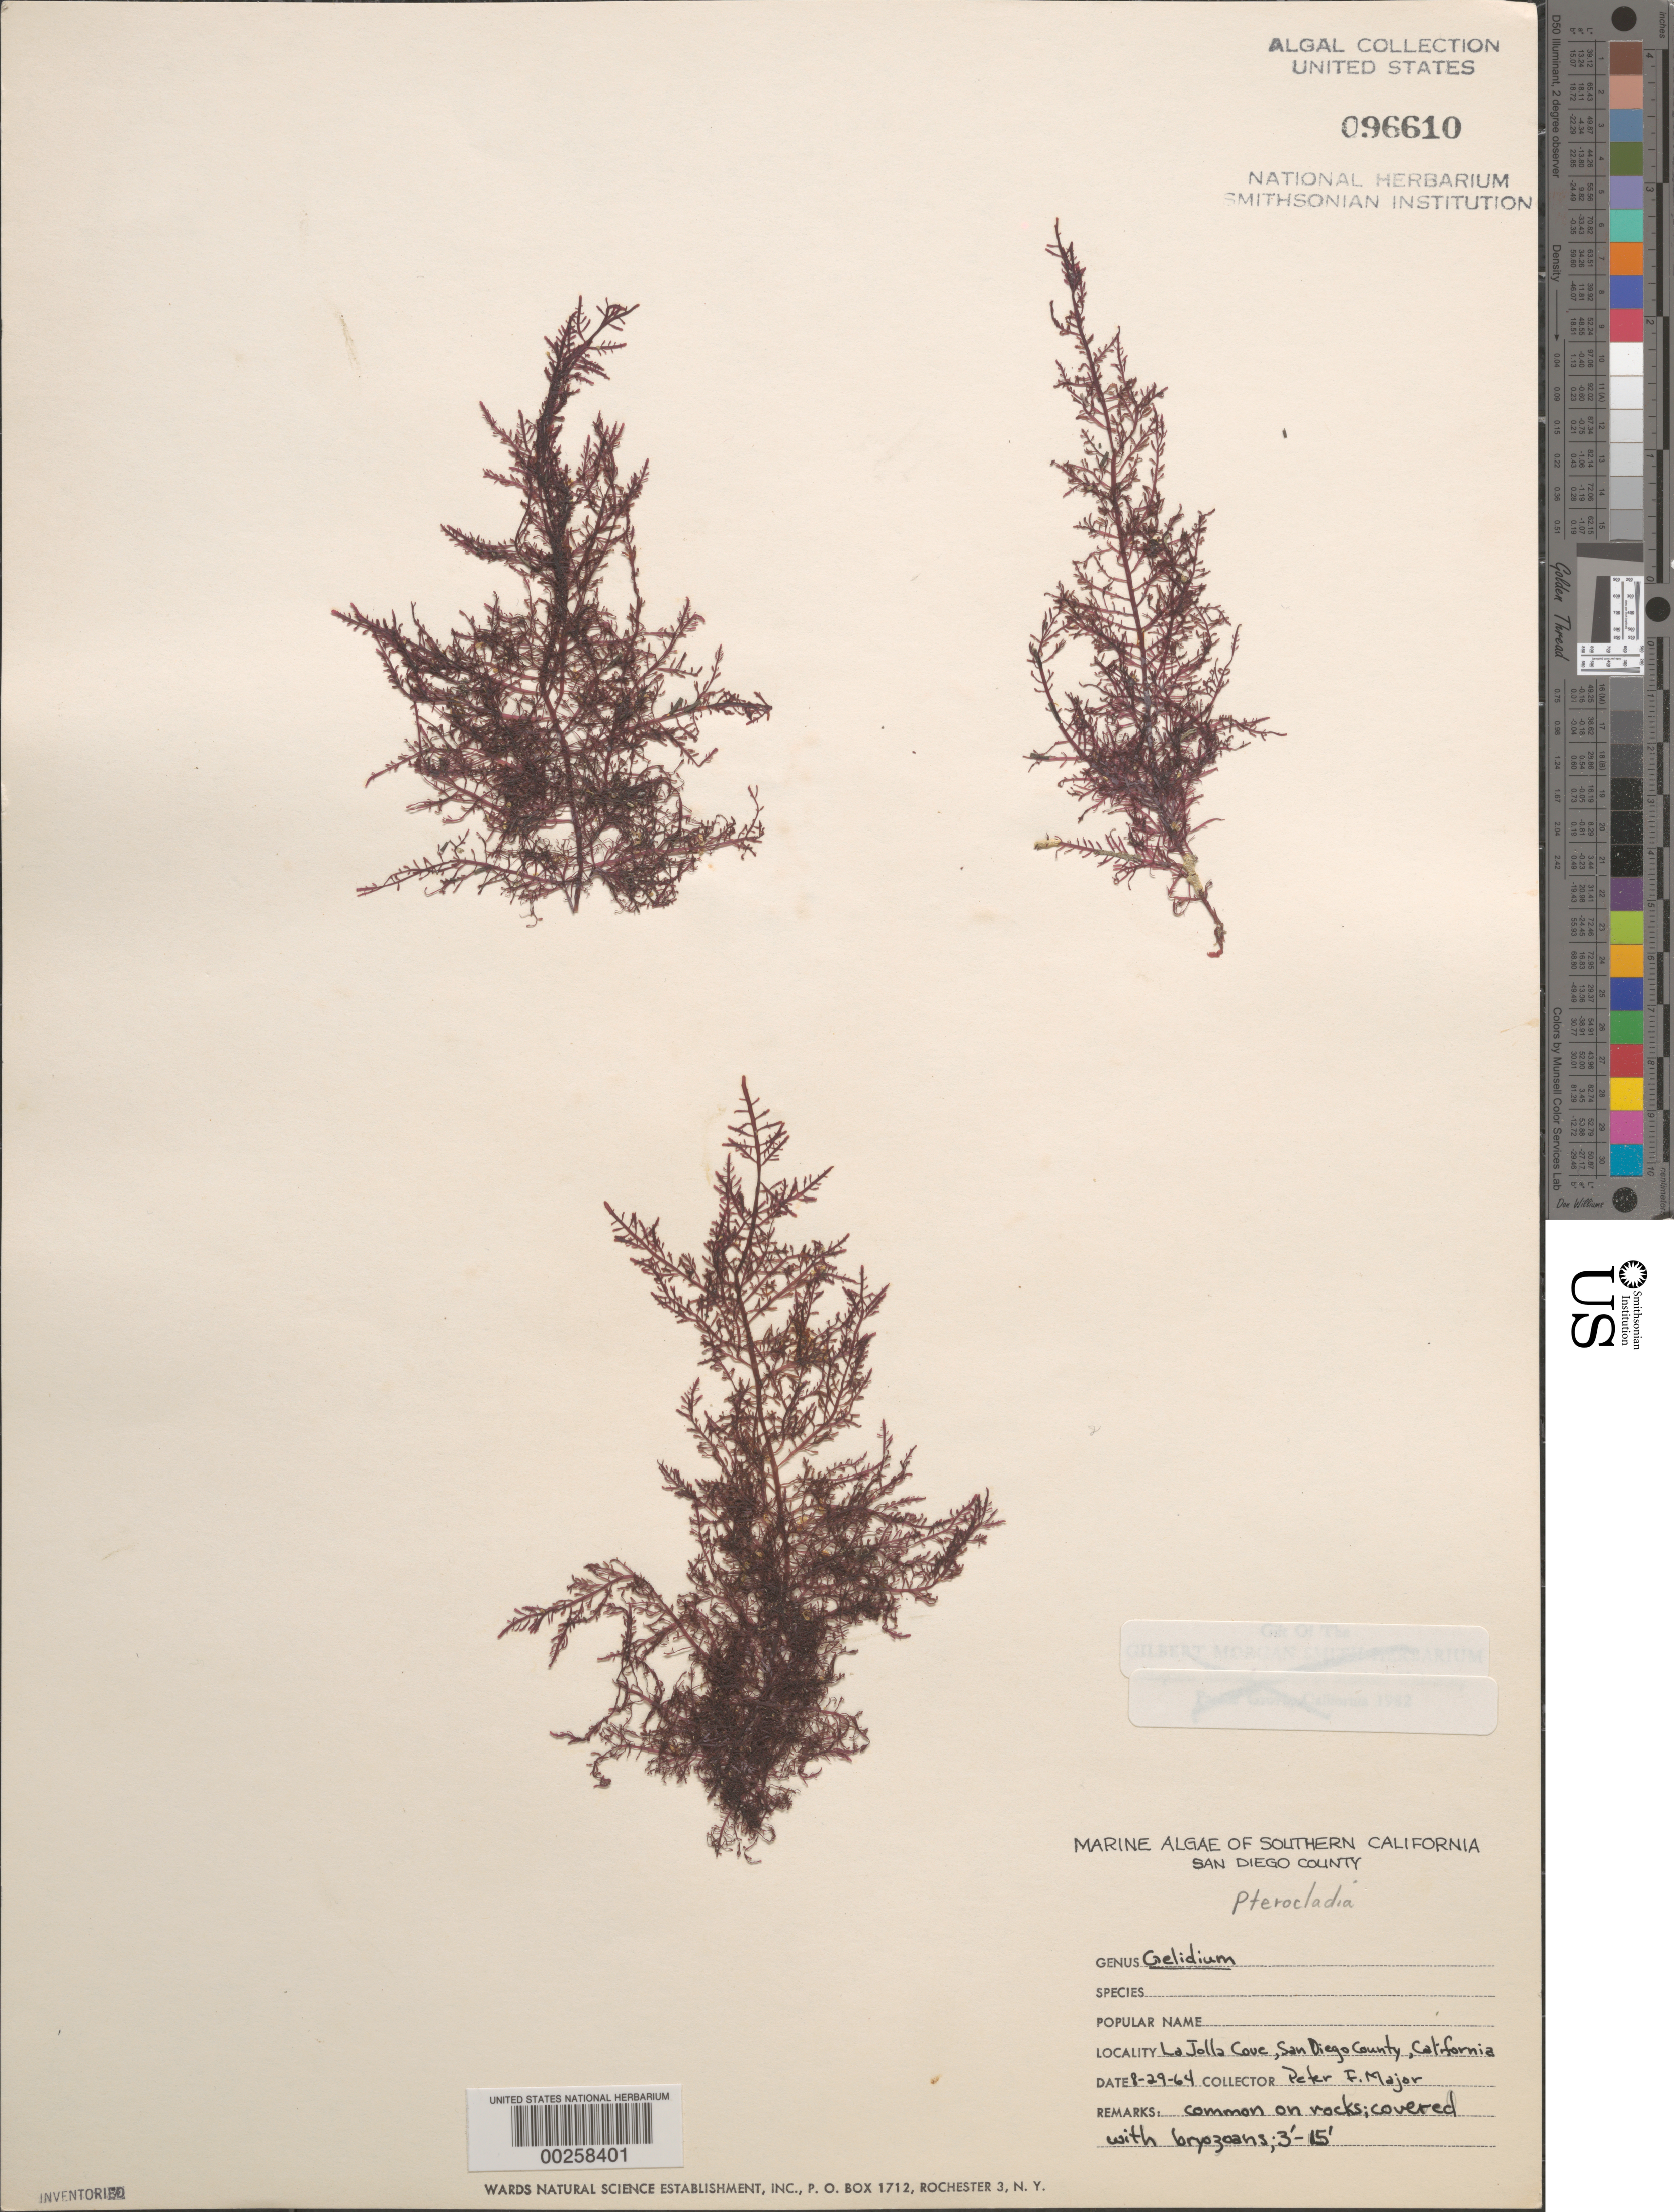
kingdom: Plantae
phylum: Rhodophyta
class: Florideophyceae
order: Gelidiales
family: Pterocladiaceae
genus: Pterocladia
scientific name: Pterocladia sp.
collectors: P. Major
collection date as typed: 29 Aug 1964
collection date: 1964-08-29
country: United States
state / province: California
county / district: San Diego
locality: La Jolla Cove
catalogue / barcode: US 96610